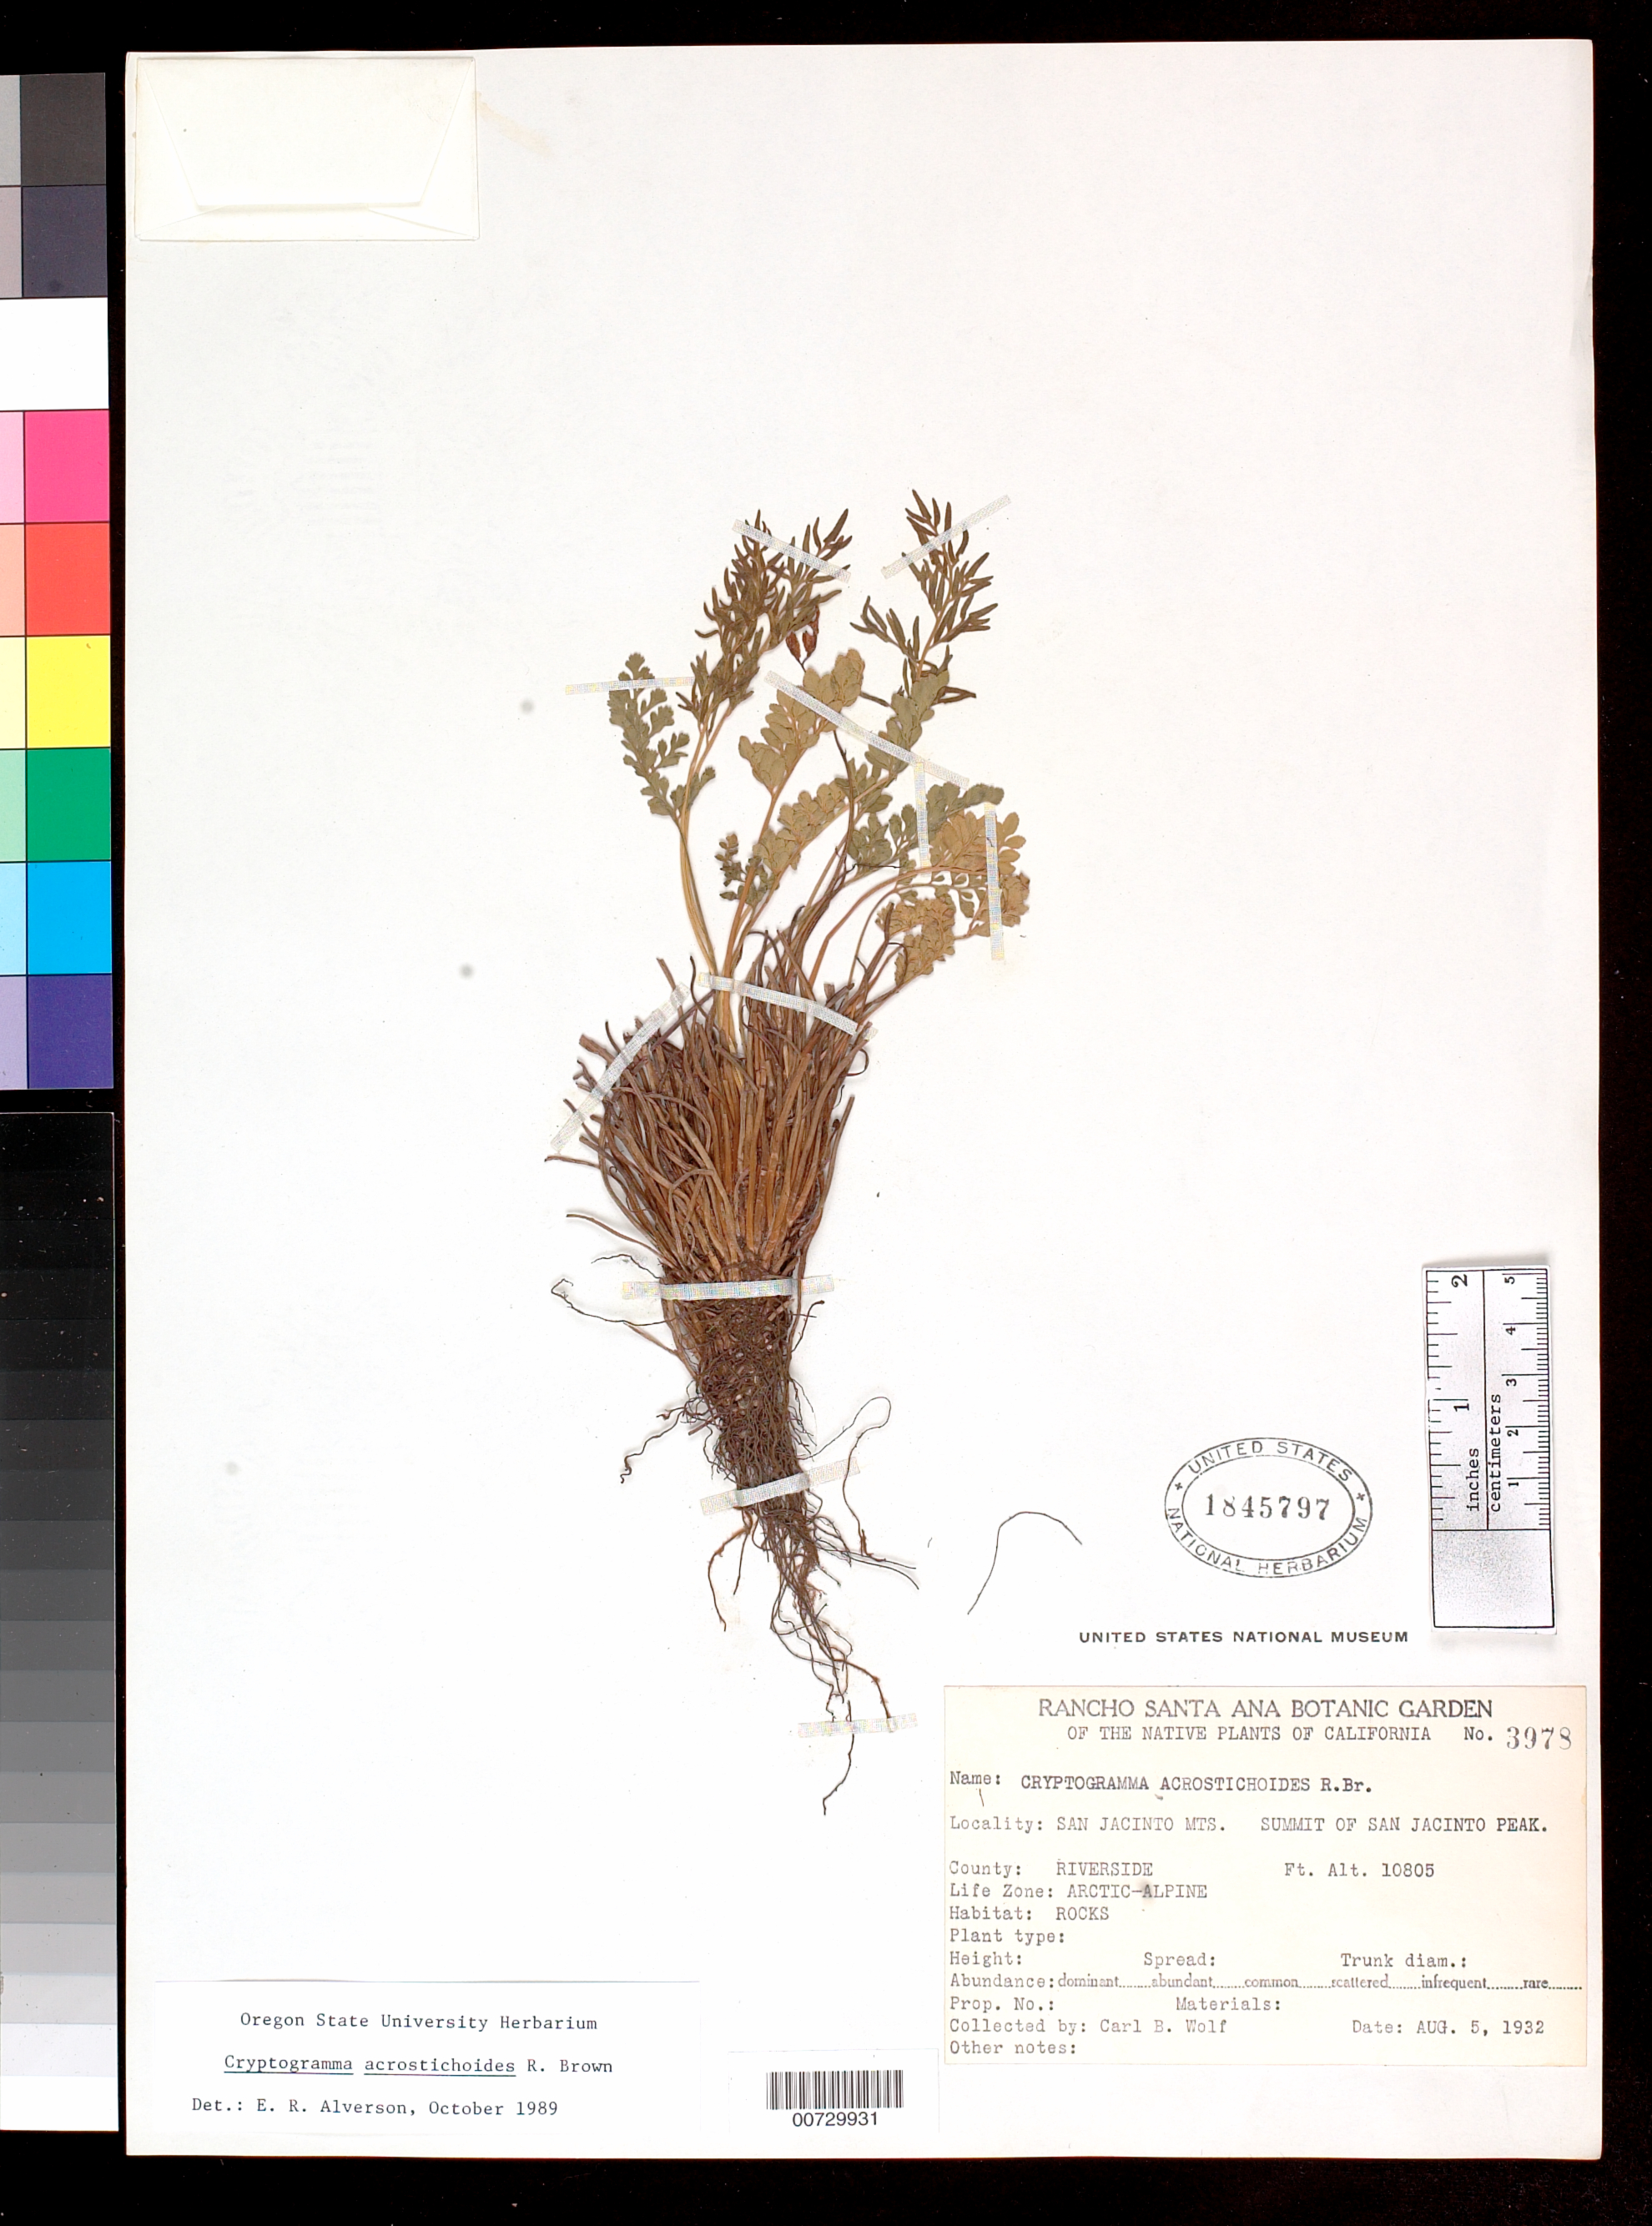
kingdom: Plantae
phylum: Tracheophyta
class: Polypodiopsida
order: Polypodiales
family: Pteridaceae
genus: Cryptogramma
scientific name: Cryptogramma acrostichoides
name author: R. Br.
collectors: C. B. Wolf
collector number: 3978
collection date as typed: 5 Aug 1932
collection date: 1932-08-05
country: United States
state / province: California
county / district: Riverside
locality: San Jacinto Mts. Summit of San Jacinto Peak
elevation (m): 3293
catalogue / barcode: US 1845797